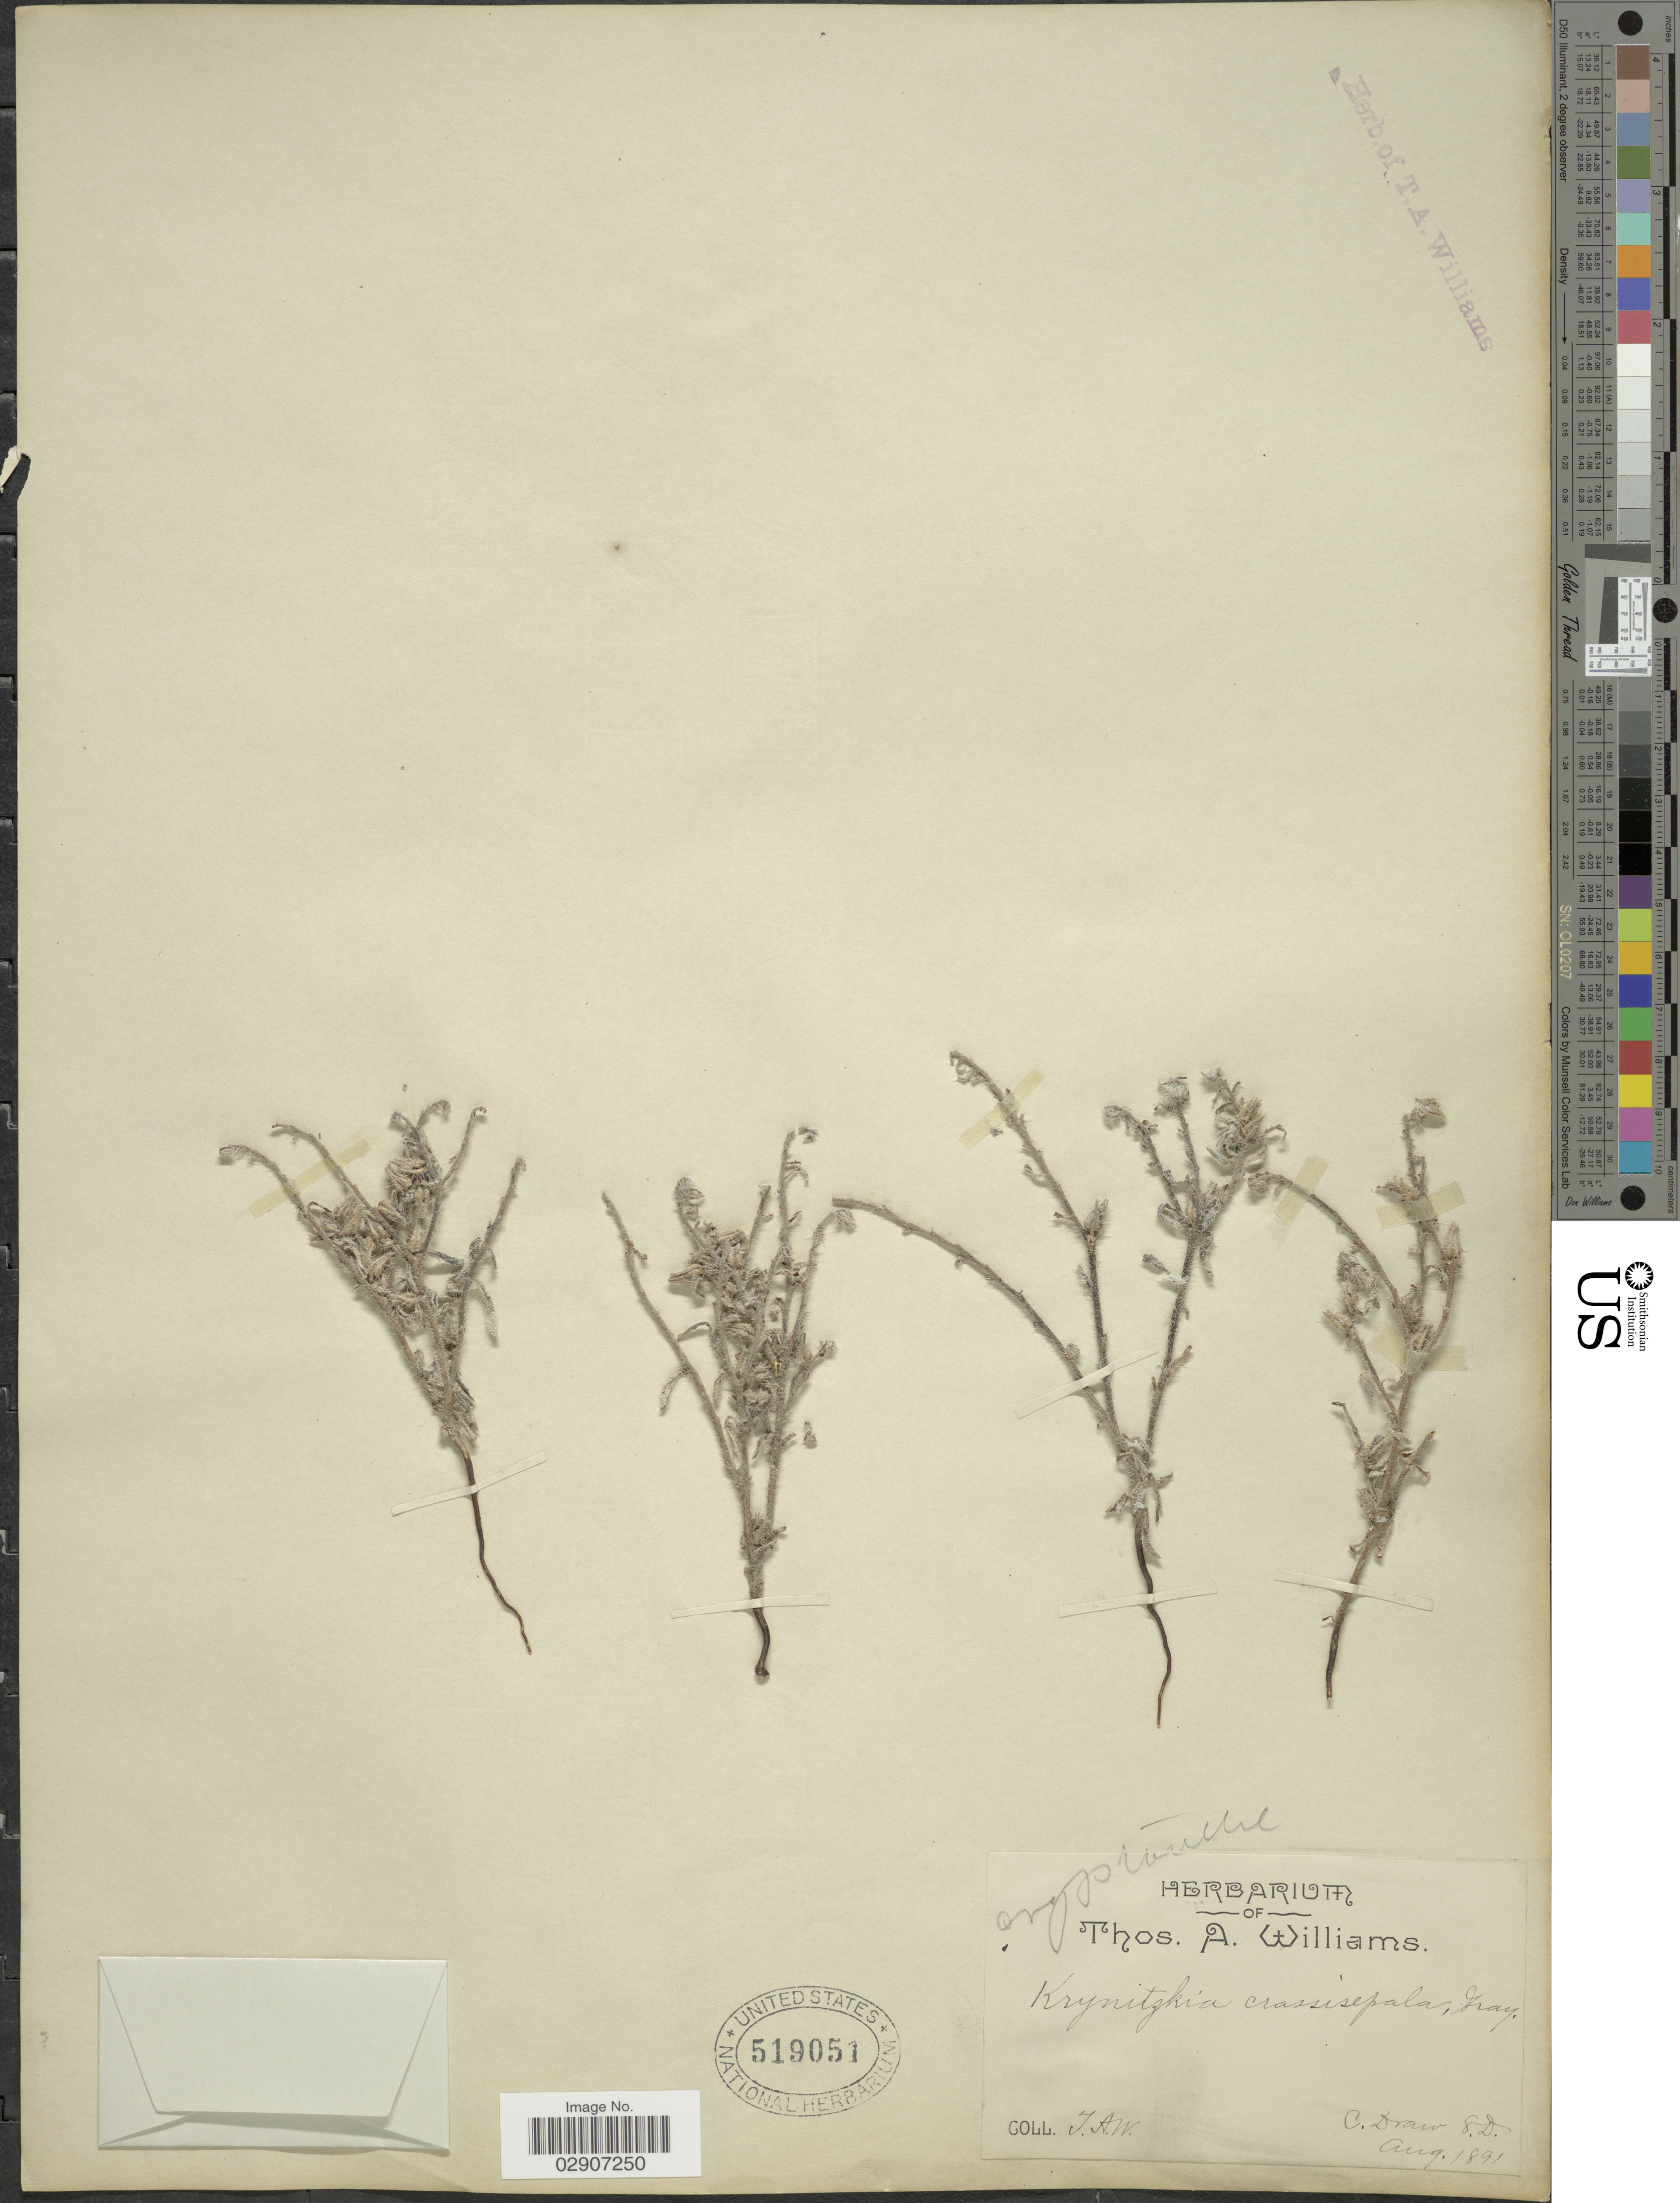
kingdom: Plantae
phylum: Tracheophyta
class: Magnoliopsida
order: Boraginales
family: Boraginaceae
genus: Cryptantha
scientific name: Cryptantha crassisepala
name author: (Torr. & A. Gray) Greene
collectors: T. A. Williams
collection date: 1891-08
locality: C. Draw S.D. [interpreted]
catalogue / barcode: US 519051